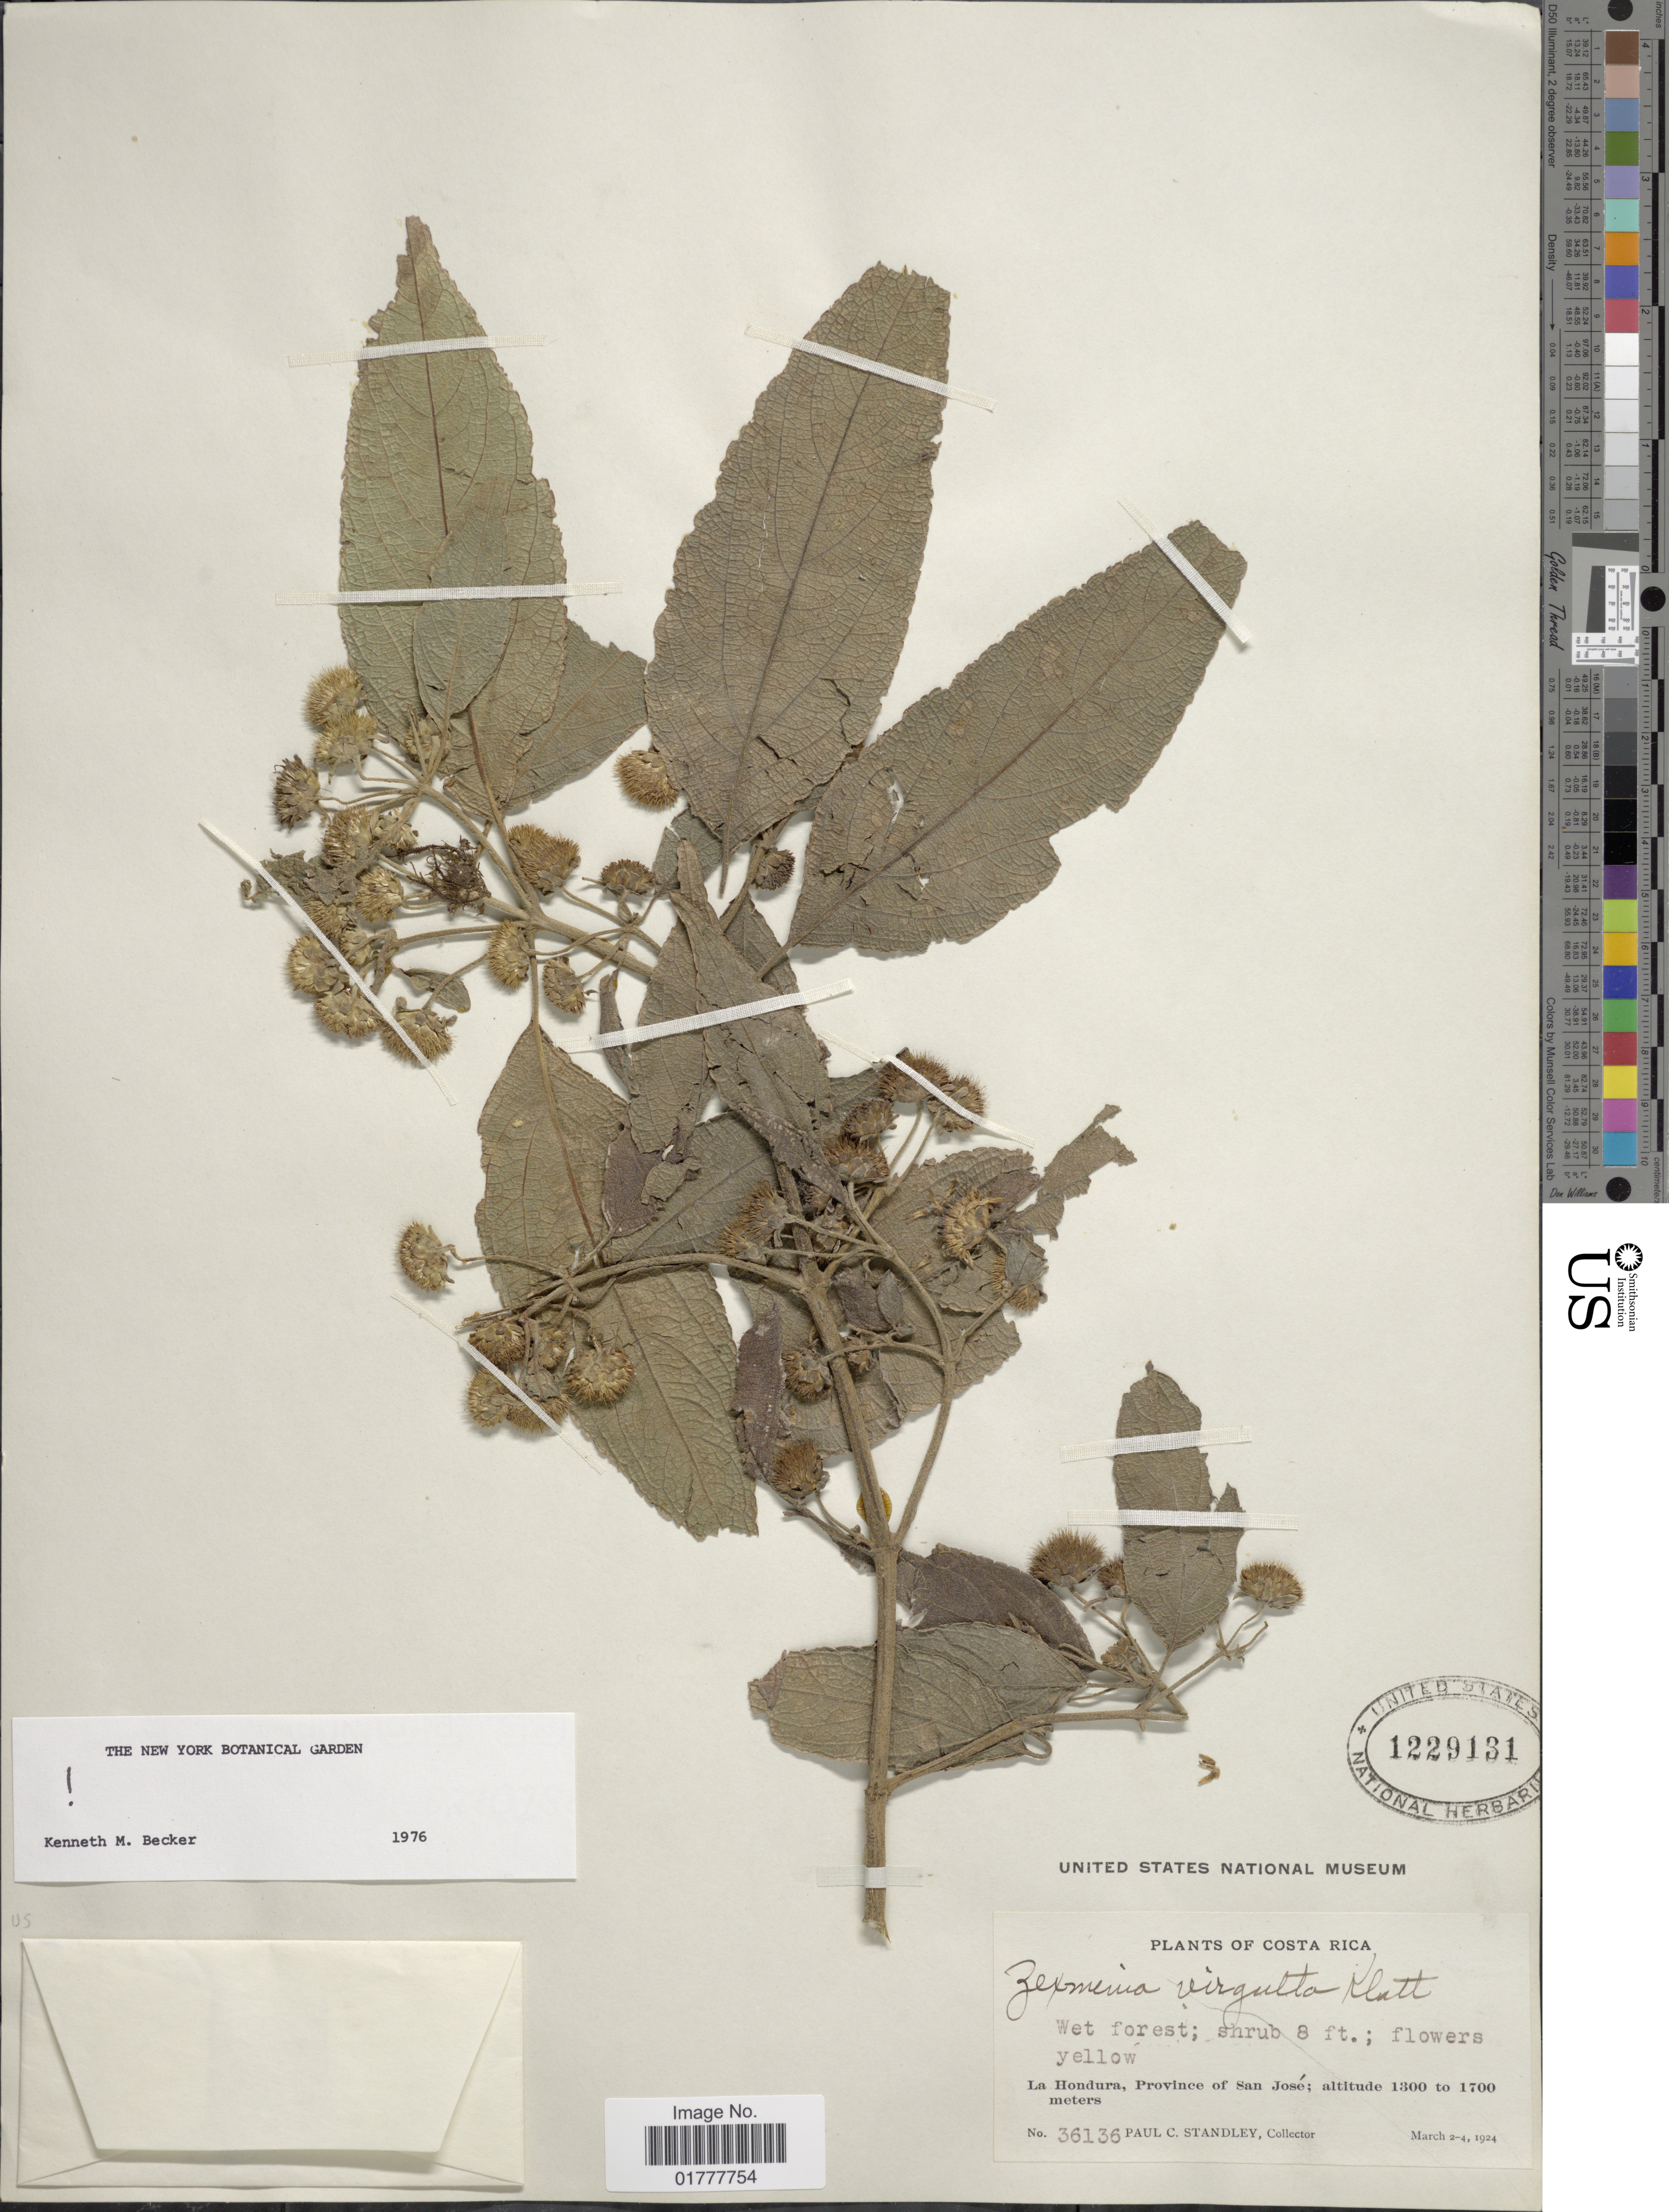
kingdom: Plantae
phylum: Tracheophyta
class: Magnoliopsida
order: Asterales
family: Asteraceae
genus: Zexmenia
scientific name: Zexmenia virgulta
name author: Klatt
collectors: P. C. Standley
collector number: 36136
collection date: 1924-03-02/1924-03-04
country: Costa Rica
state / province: San José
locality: La Hondura, Province of San Jose.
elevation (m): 1300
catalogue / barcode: US 1229131